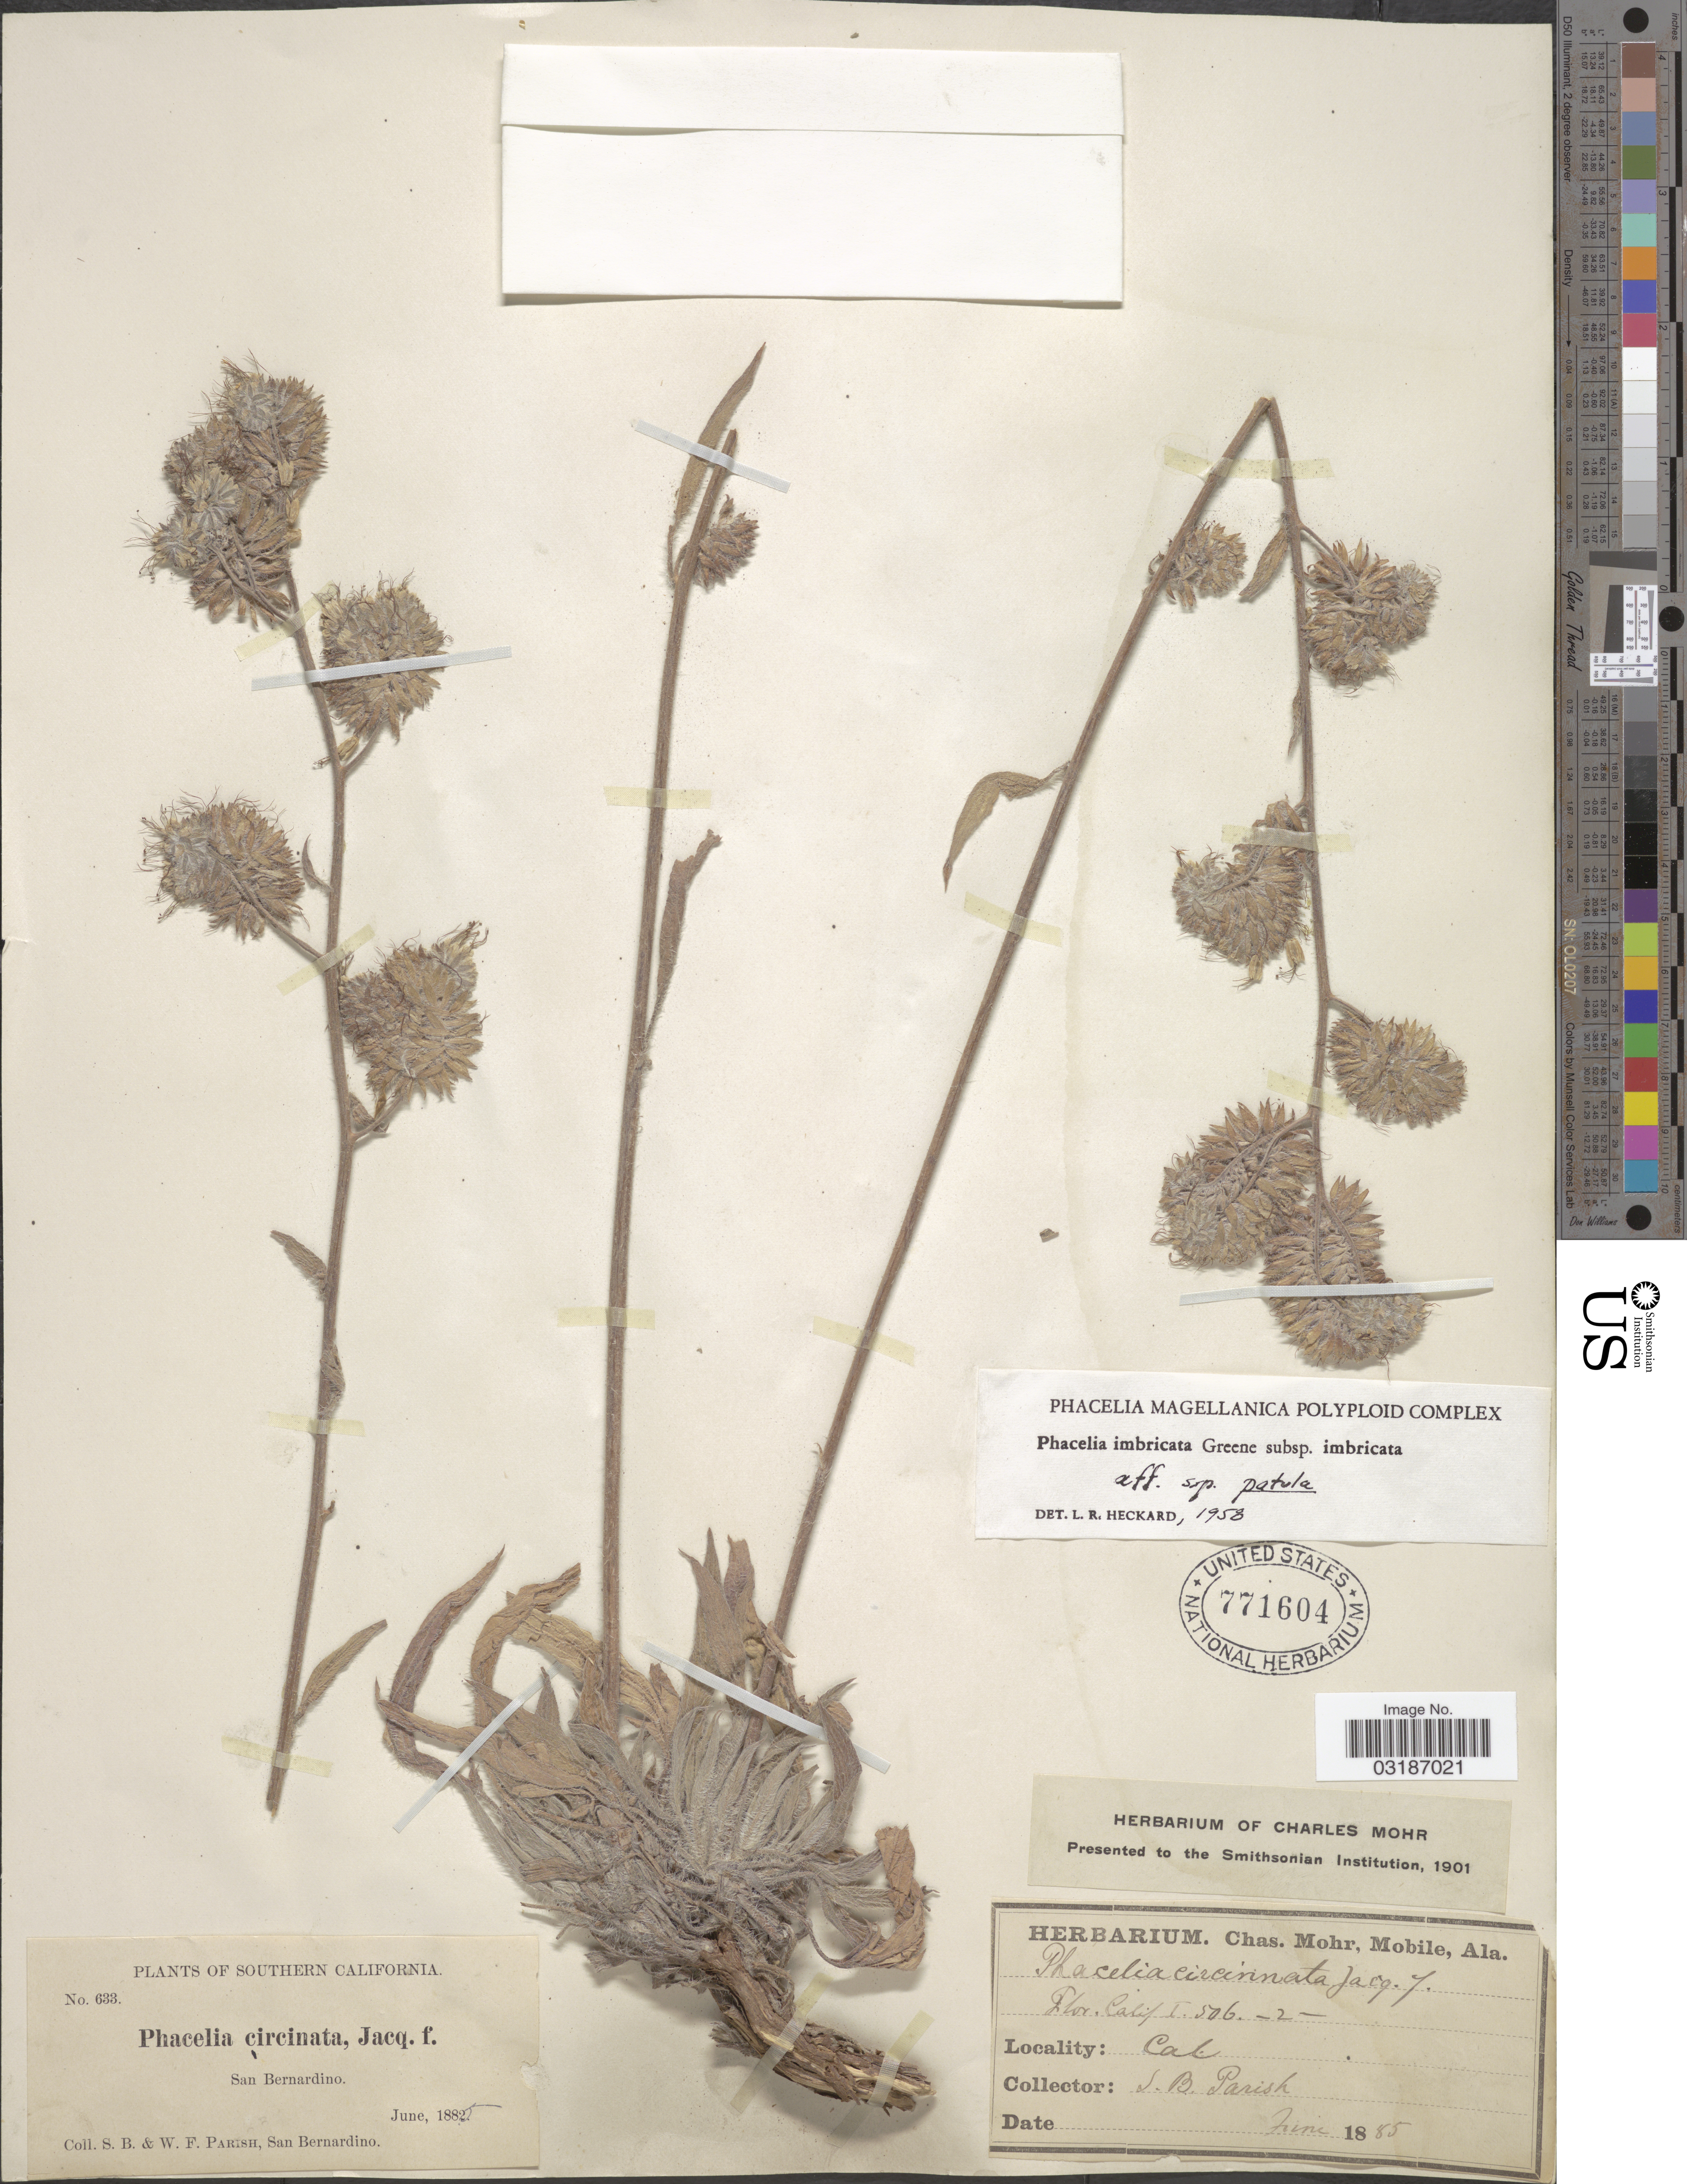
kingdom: Plantae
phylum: Tracheophyta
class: Magnoliopsida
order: Boraginales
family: Hydrophyllaceae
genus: Phacelia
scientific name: Phacelia imbricata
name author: Greene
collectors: S. B. Parish & W. F. Parish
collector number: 633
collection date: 1885-06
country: United States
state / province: California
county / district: San Bernardino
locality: Southern California. San Bernardino.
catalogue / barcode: US 771604